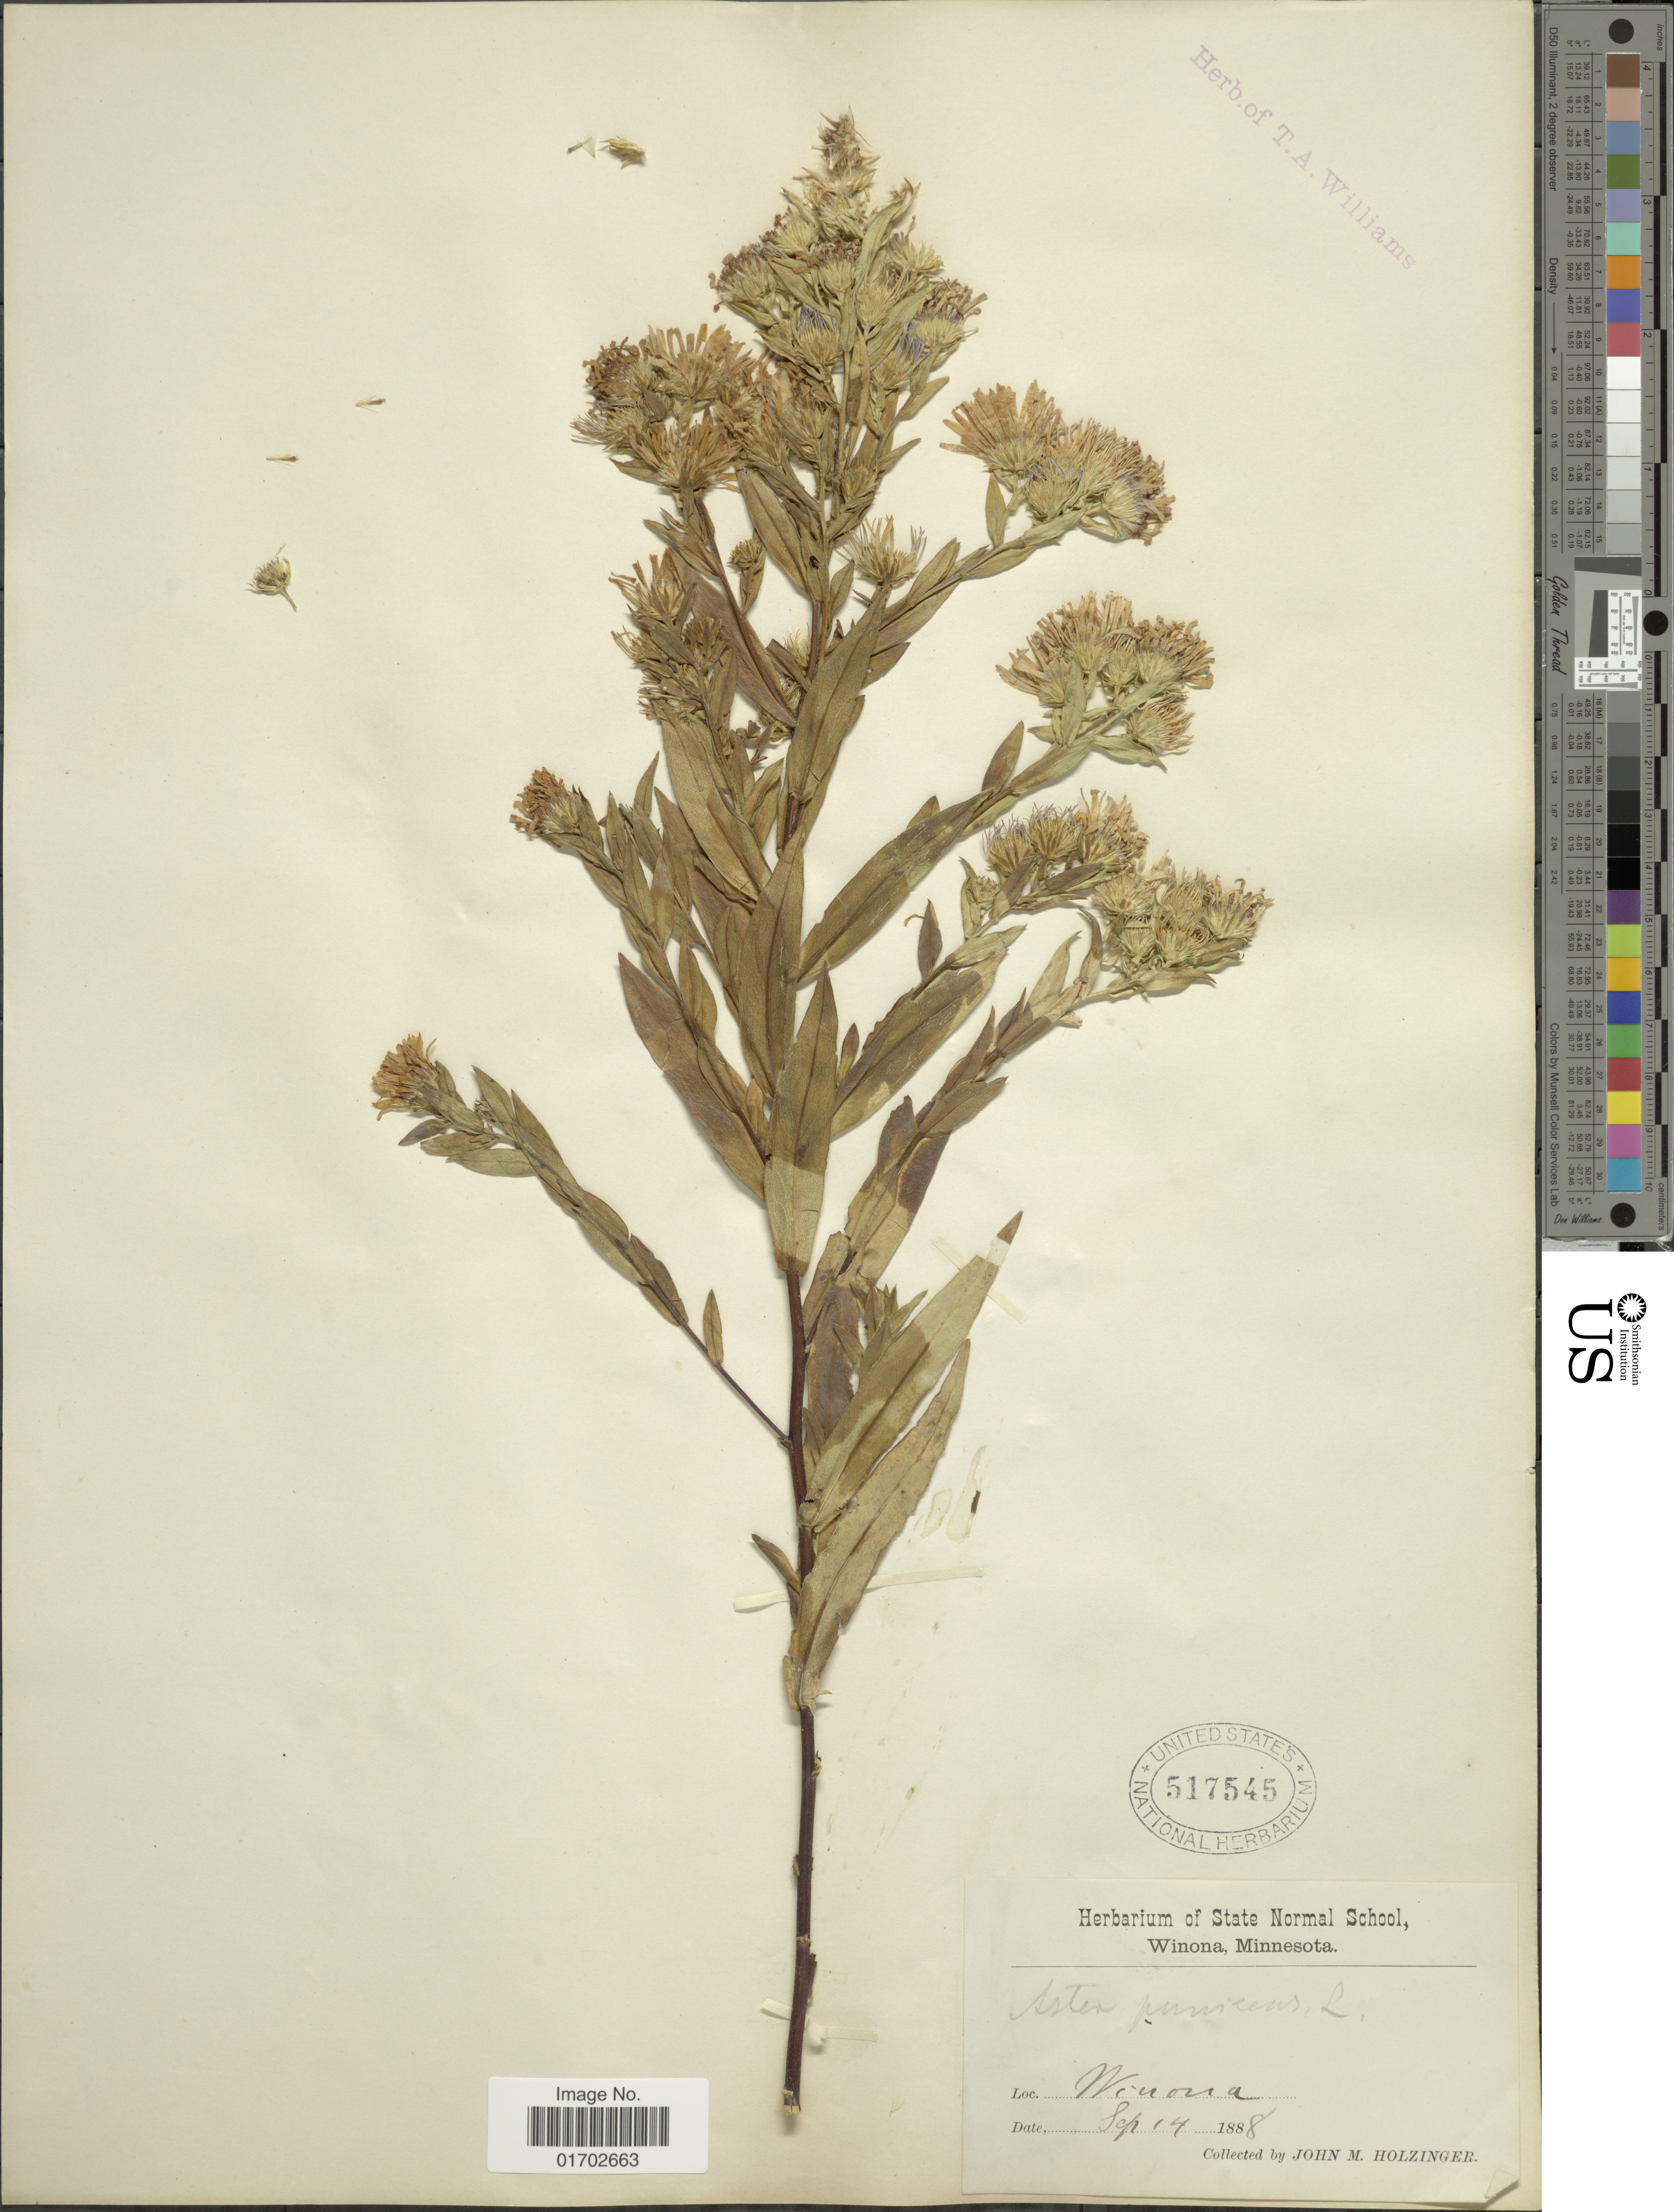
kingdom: Plantae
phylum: Tracheophyta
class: Magnoliopsida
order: Asterales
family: Asteraceae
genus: Symphyotrichum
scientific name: Symphyotrichum puniceum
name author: (L.) Á. Löve & D. Löve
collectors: J. M. Holzinger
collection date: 1888-09-14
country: United States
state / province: Minnesota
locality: Winona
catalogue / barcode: US 517545